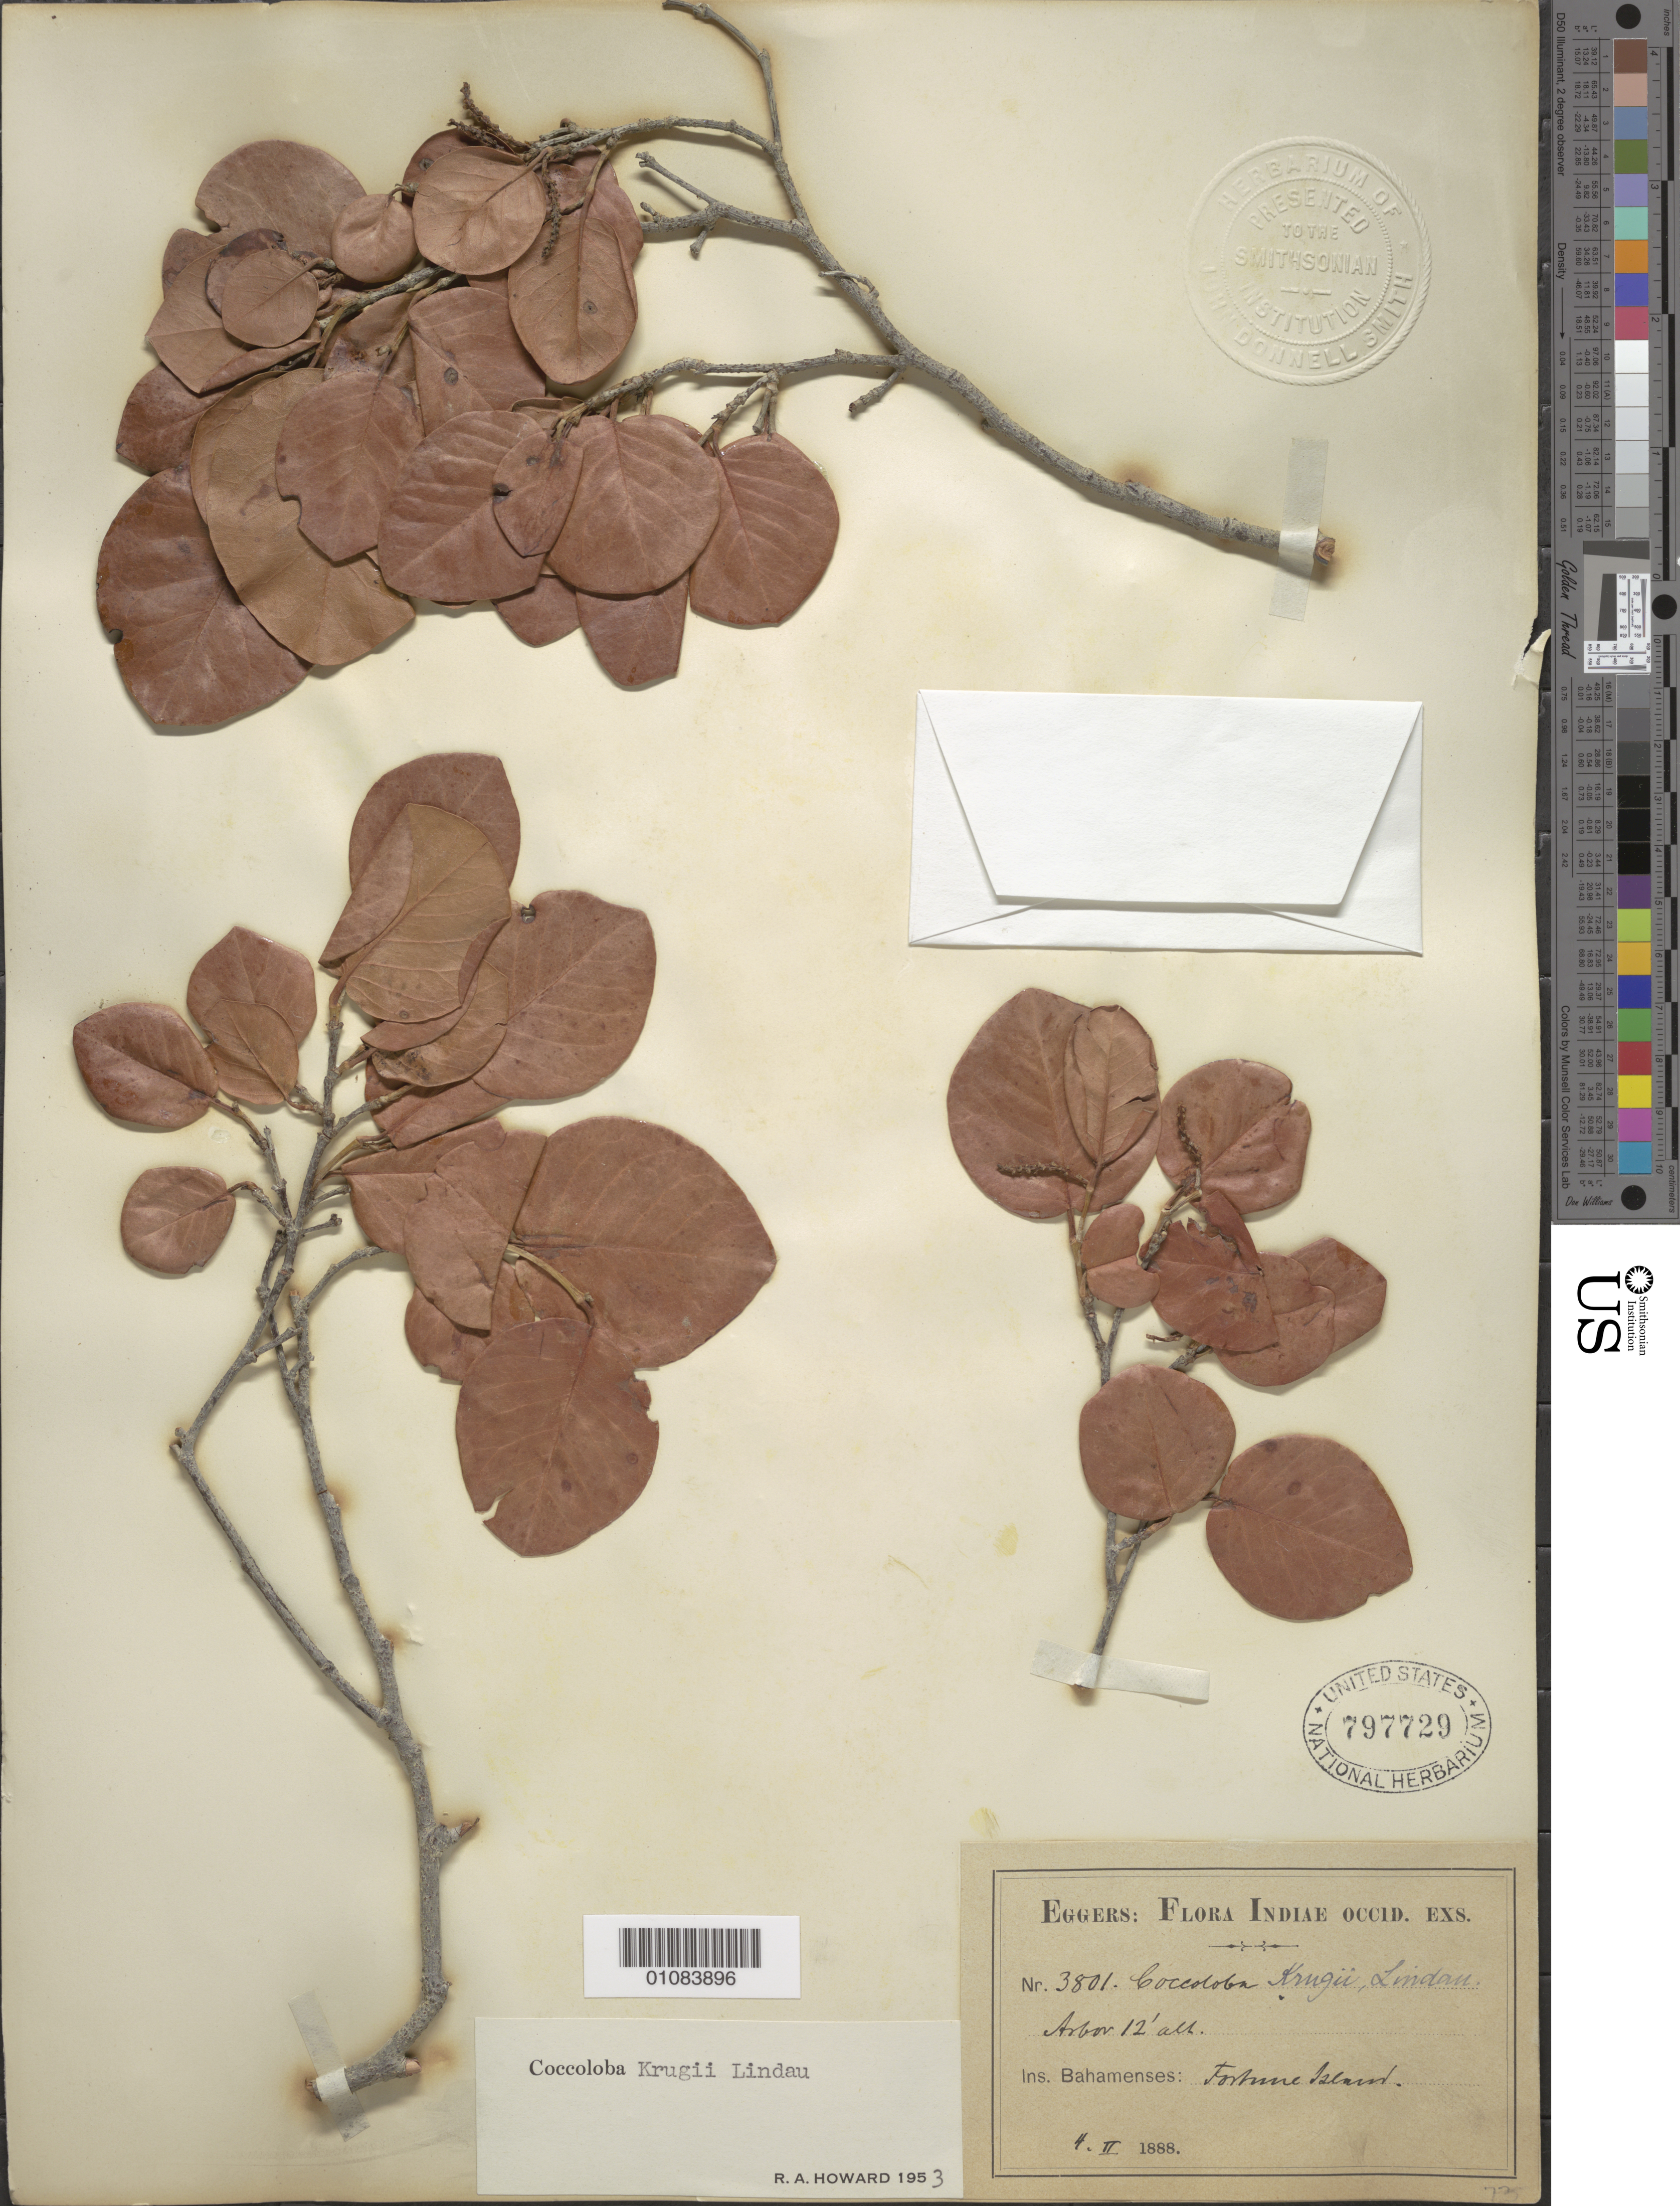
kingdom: Plantae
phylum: Tracheophyta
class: Magnoliopsida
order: Caryophyllales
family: Polygonaceae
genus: Coccoloba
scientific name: Coccoloba krugii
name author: Lindau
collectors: H. F. A. von Eggers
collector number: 3801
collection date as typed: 04 Feb 1888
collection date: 1888-02-04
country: Bahamas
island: Fortune I.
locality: Fortune I.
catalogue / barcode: US 797729